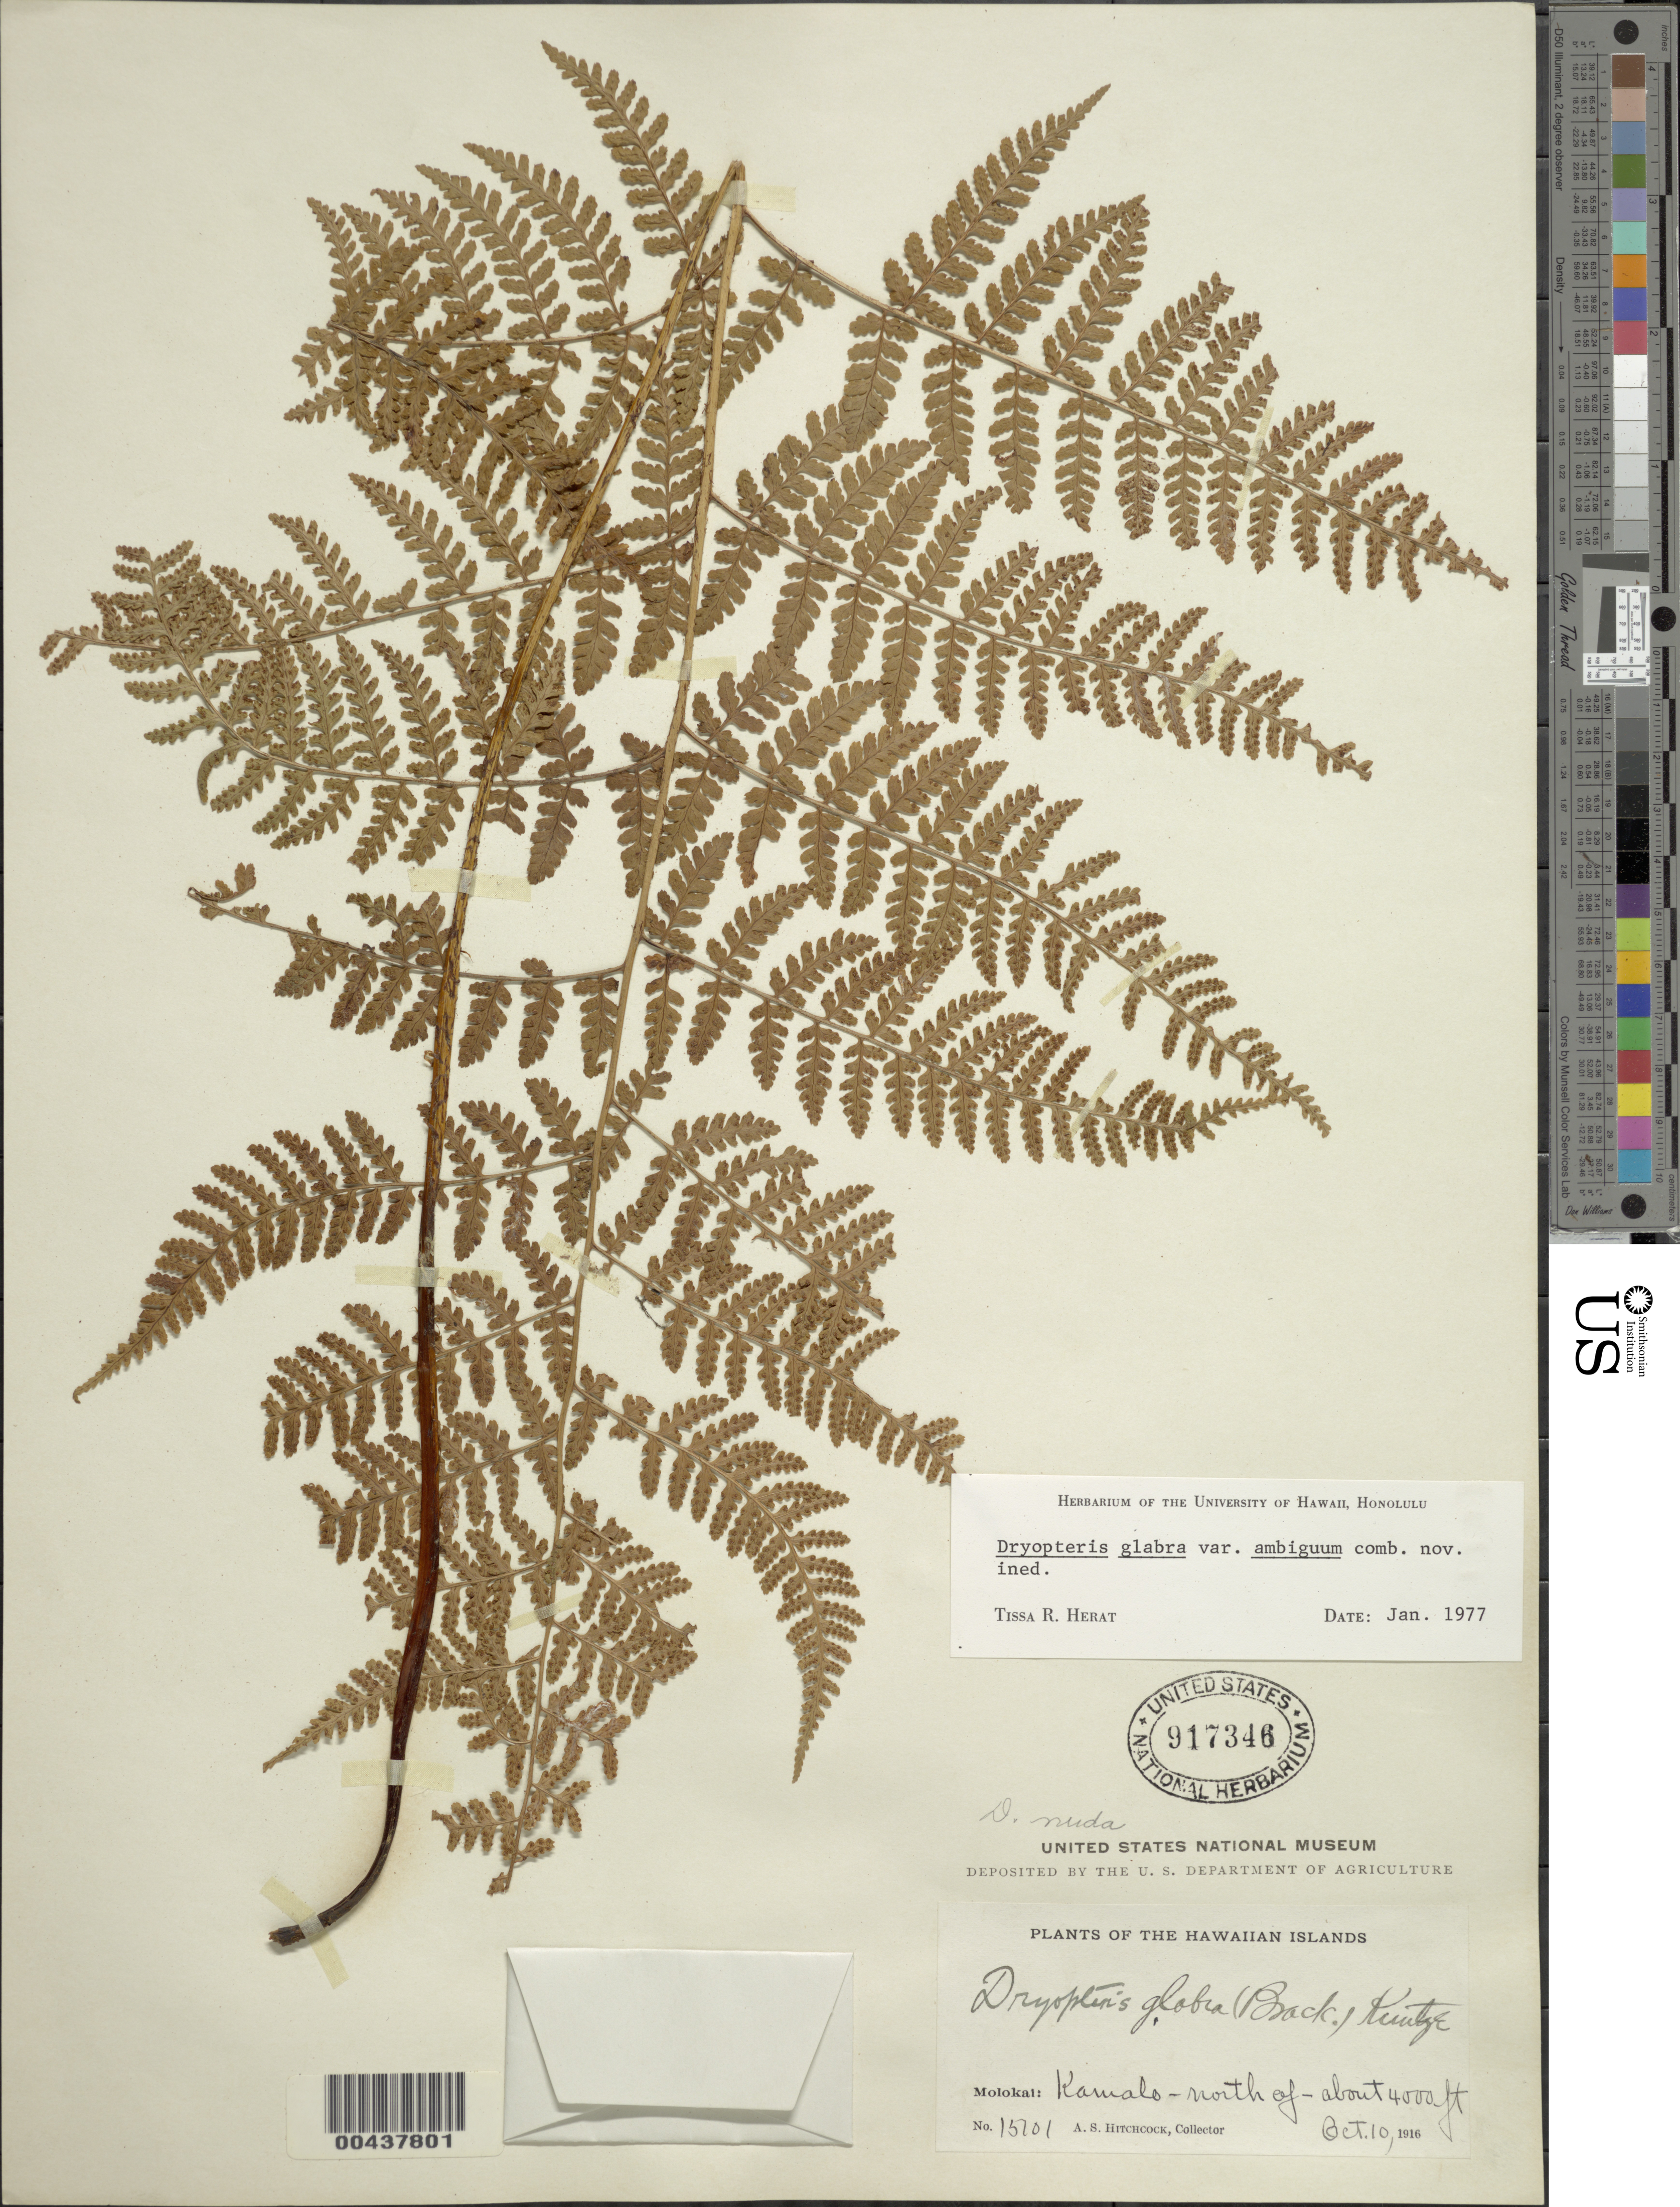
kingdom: Plantae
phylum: Tracheophyta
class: Polypodiopsida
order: Polypodiales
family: Dryopteridaceae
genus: Dryopteris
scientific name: Dryopteris glabra var. nuda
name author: (Underw.) Fraser-Jenk.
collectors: A. S. Hitchcock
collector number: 15101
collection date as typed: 10 Oct 1916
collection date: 1916-10-10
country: United States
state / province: Hawaii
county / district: Maui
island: Moloka'i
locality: Kamalo - N of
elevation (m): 1219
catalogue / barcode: US 917346